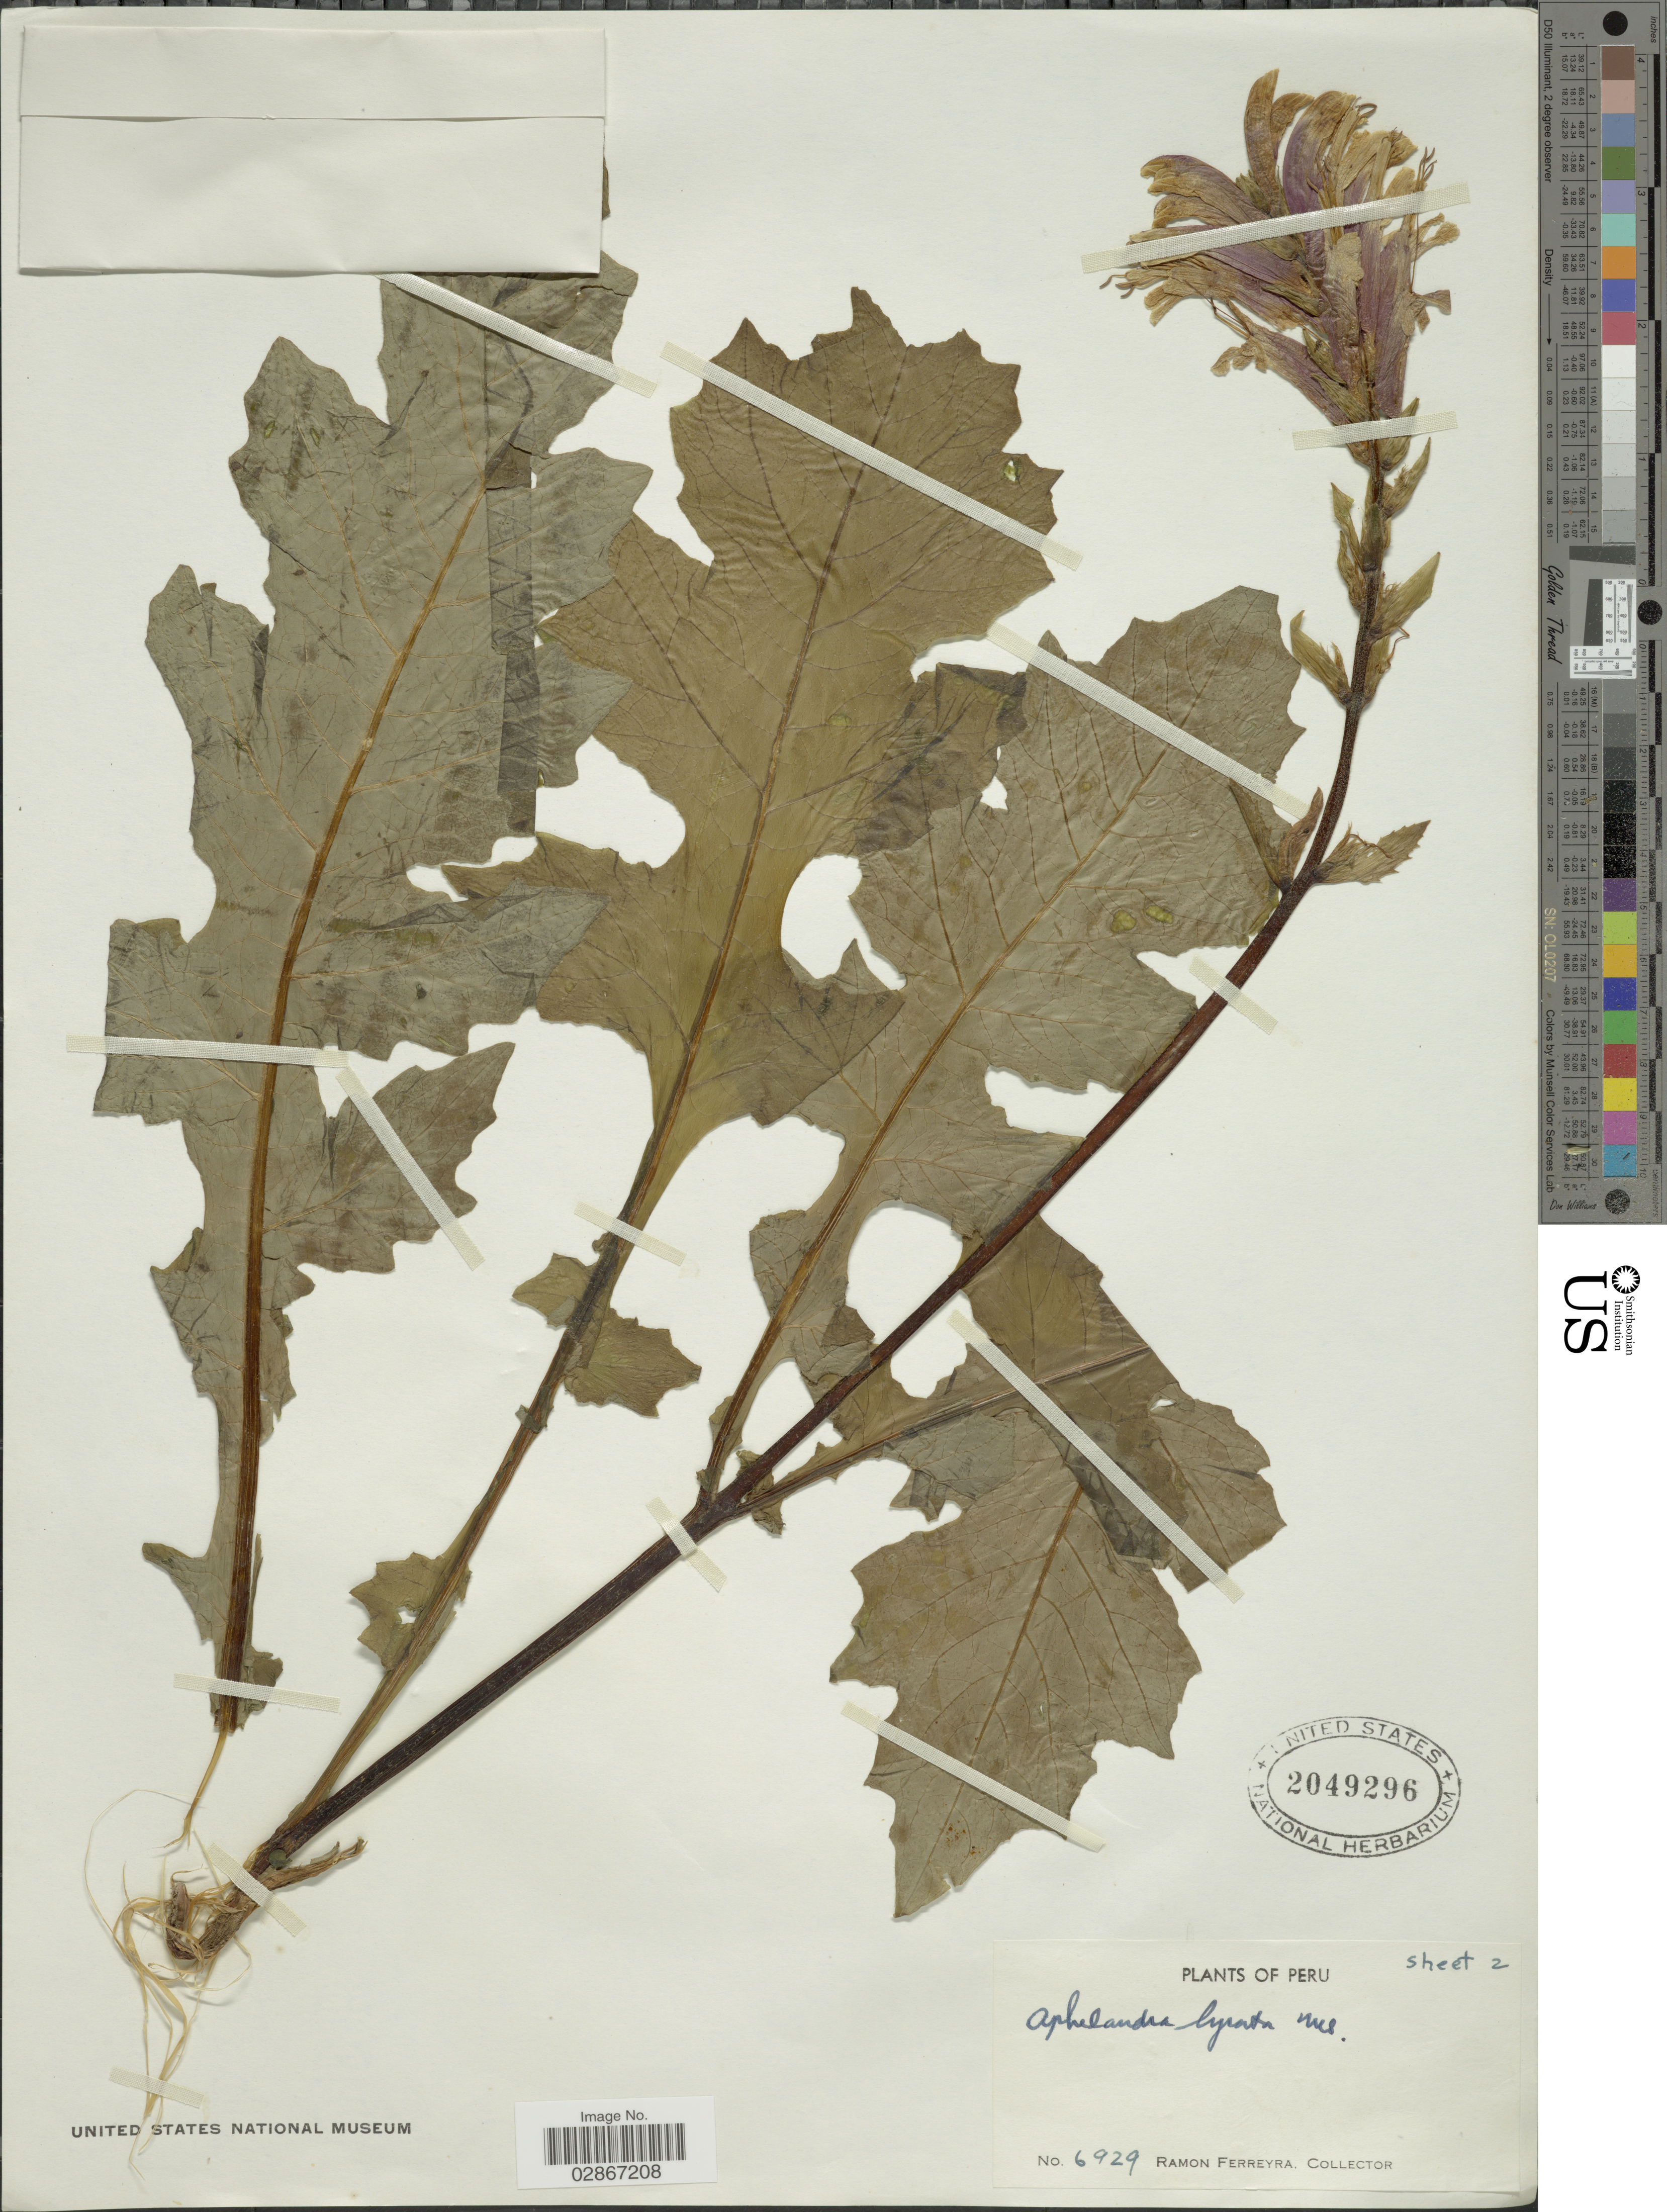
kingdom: Plantae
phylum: Tracheophyta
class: Magnoliopsida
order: Lamiales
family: Acanthaceae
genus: Aphelandra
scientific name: Aphelandra lyrata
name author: Nees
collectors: R. A. Ferreyra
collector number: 6929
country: Peru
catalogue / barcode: US 2049296